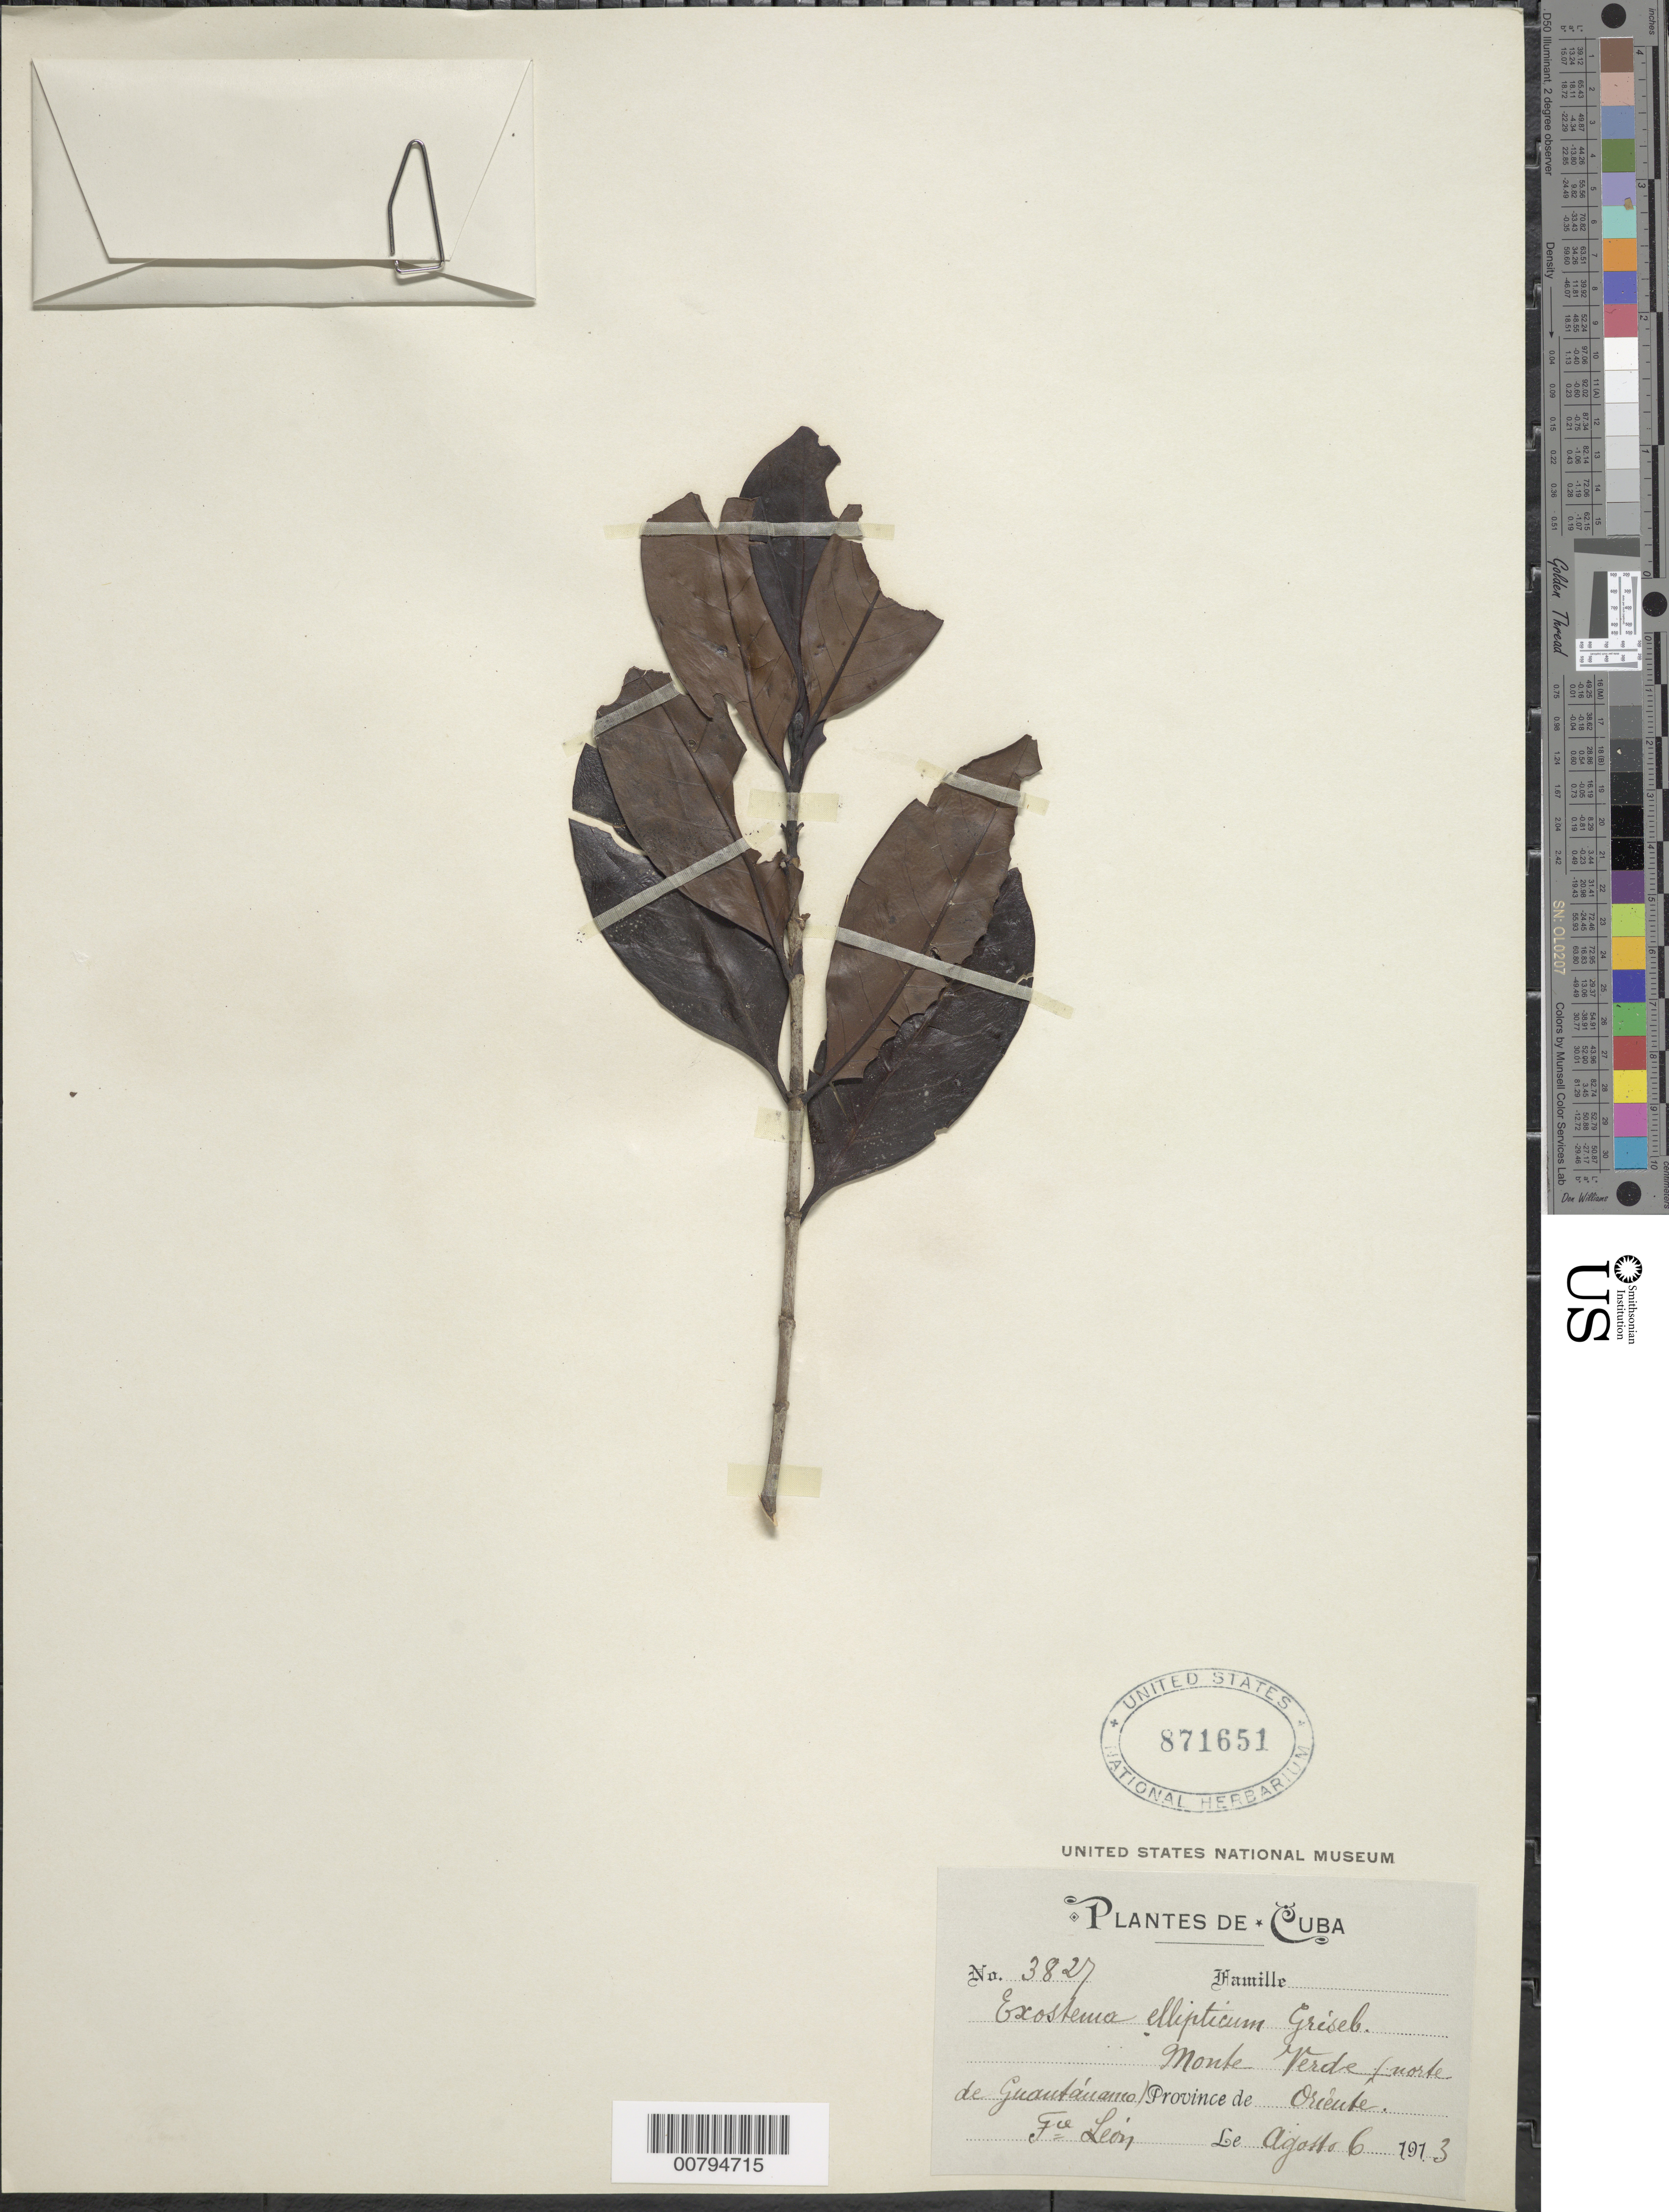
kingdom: Plantae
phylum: Tracheophyta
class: Magnoliopsida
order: Gentianales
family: Rubiaceae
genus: Exostema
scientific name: Exostema ellipticum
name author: Griseb.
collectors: Bro. León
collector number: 3827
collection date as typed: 06 Aug 1913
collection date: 1913-08-06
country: Cuba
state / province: Oriente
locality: Monte Verde, norte de Guautauamo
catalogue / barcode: US 871651